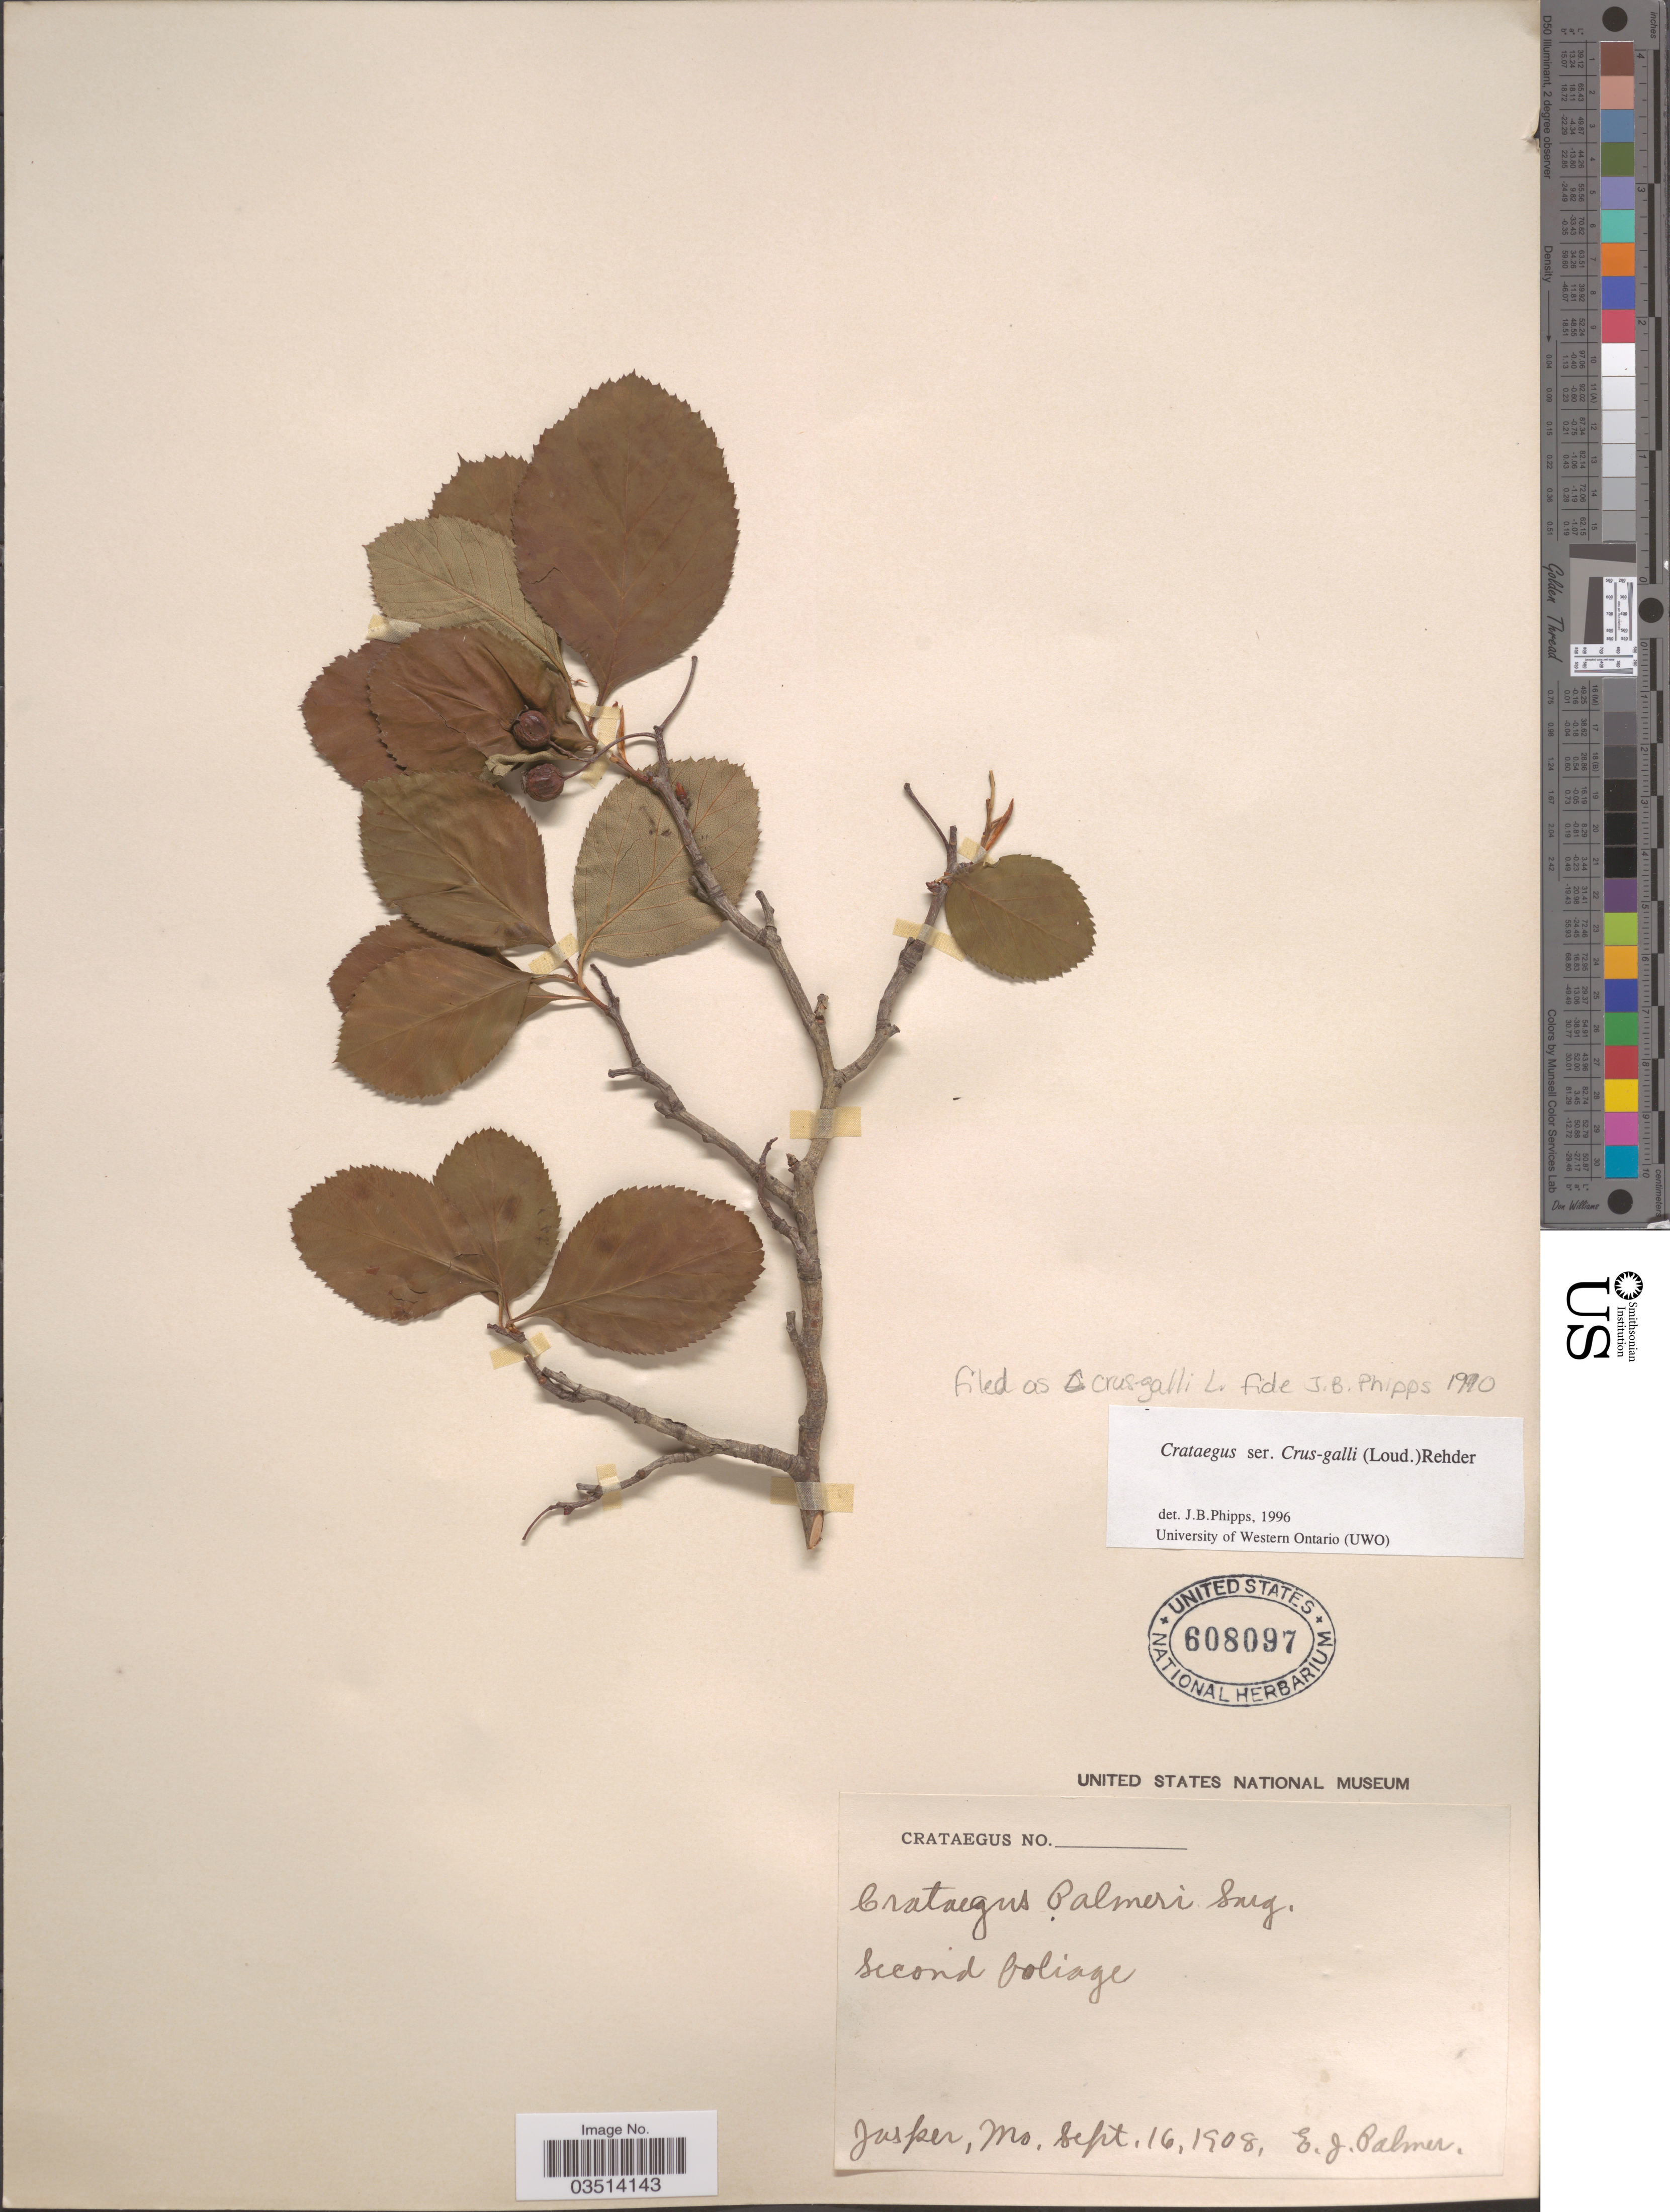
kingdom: Plantae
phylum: Tracheophyta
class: Magnoliopsida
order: Rosales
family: Rosaceae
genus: Crataegus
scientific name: Crataegus crus-galli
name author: L.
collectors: E. J. Palmer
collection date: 1908-09-16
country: United States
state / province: Missouri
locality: Jasper.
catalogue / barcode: US 608097